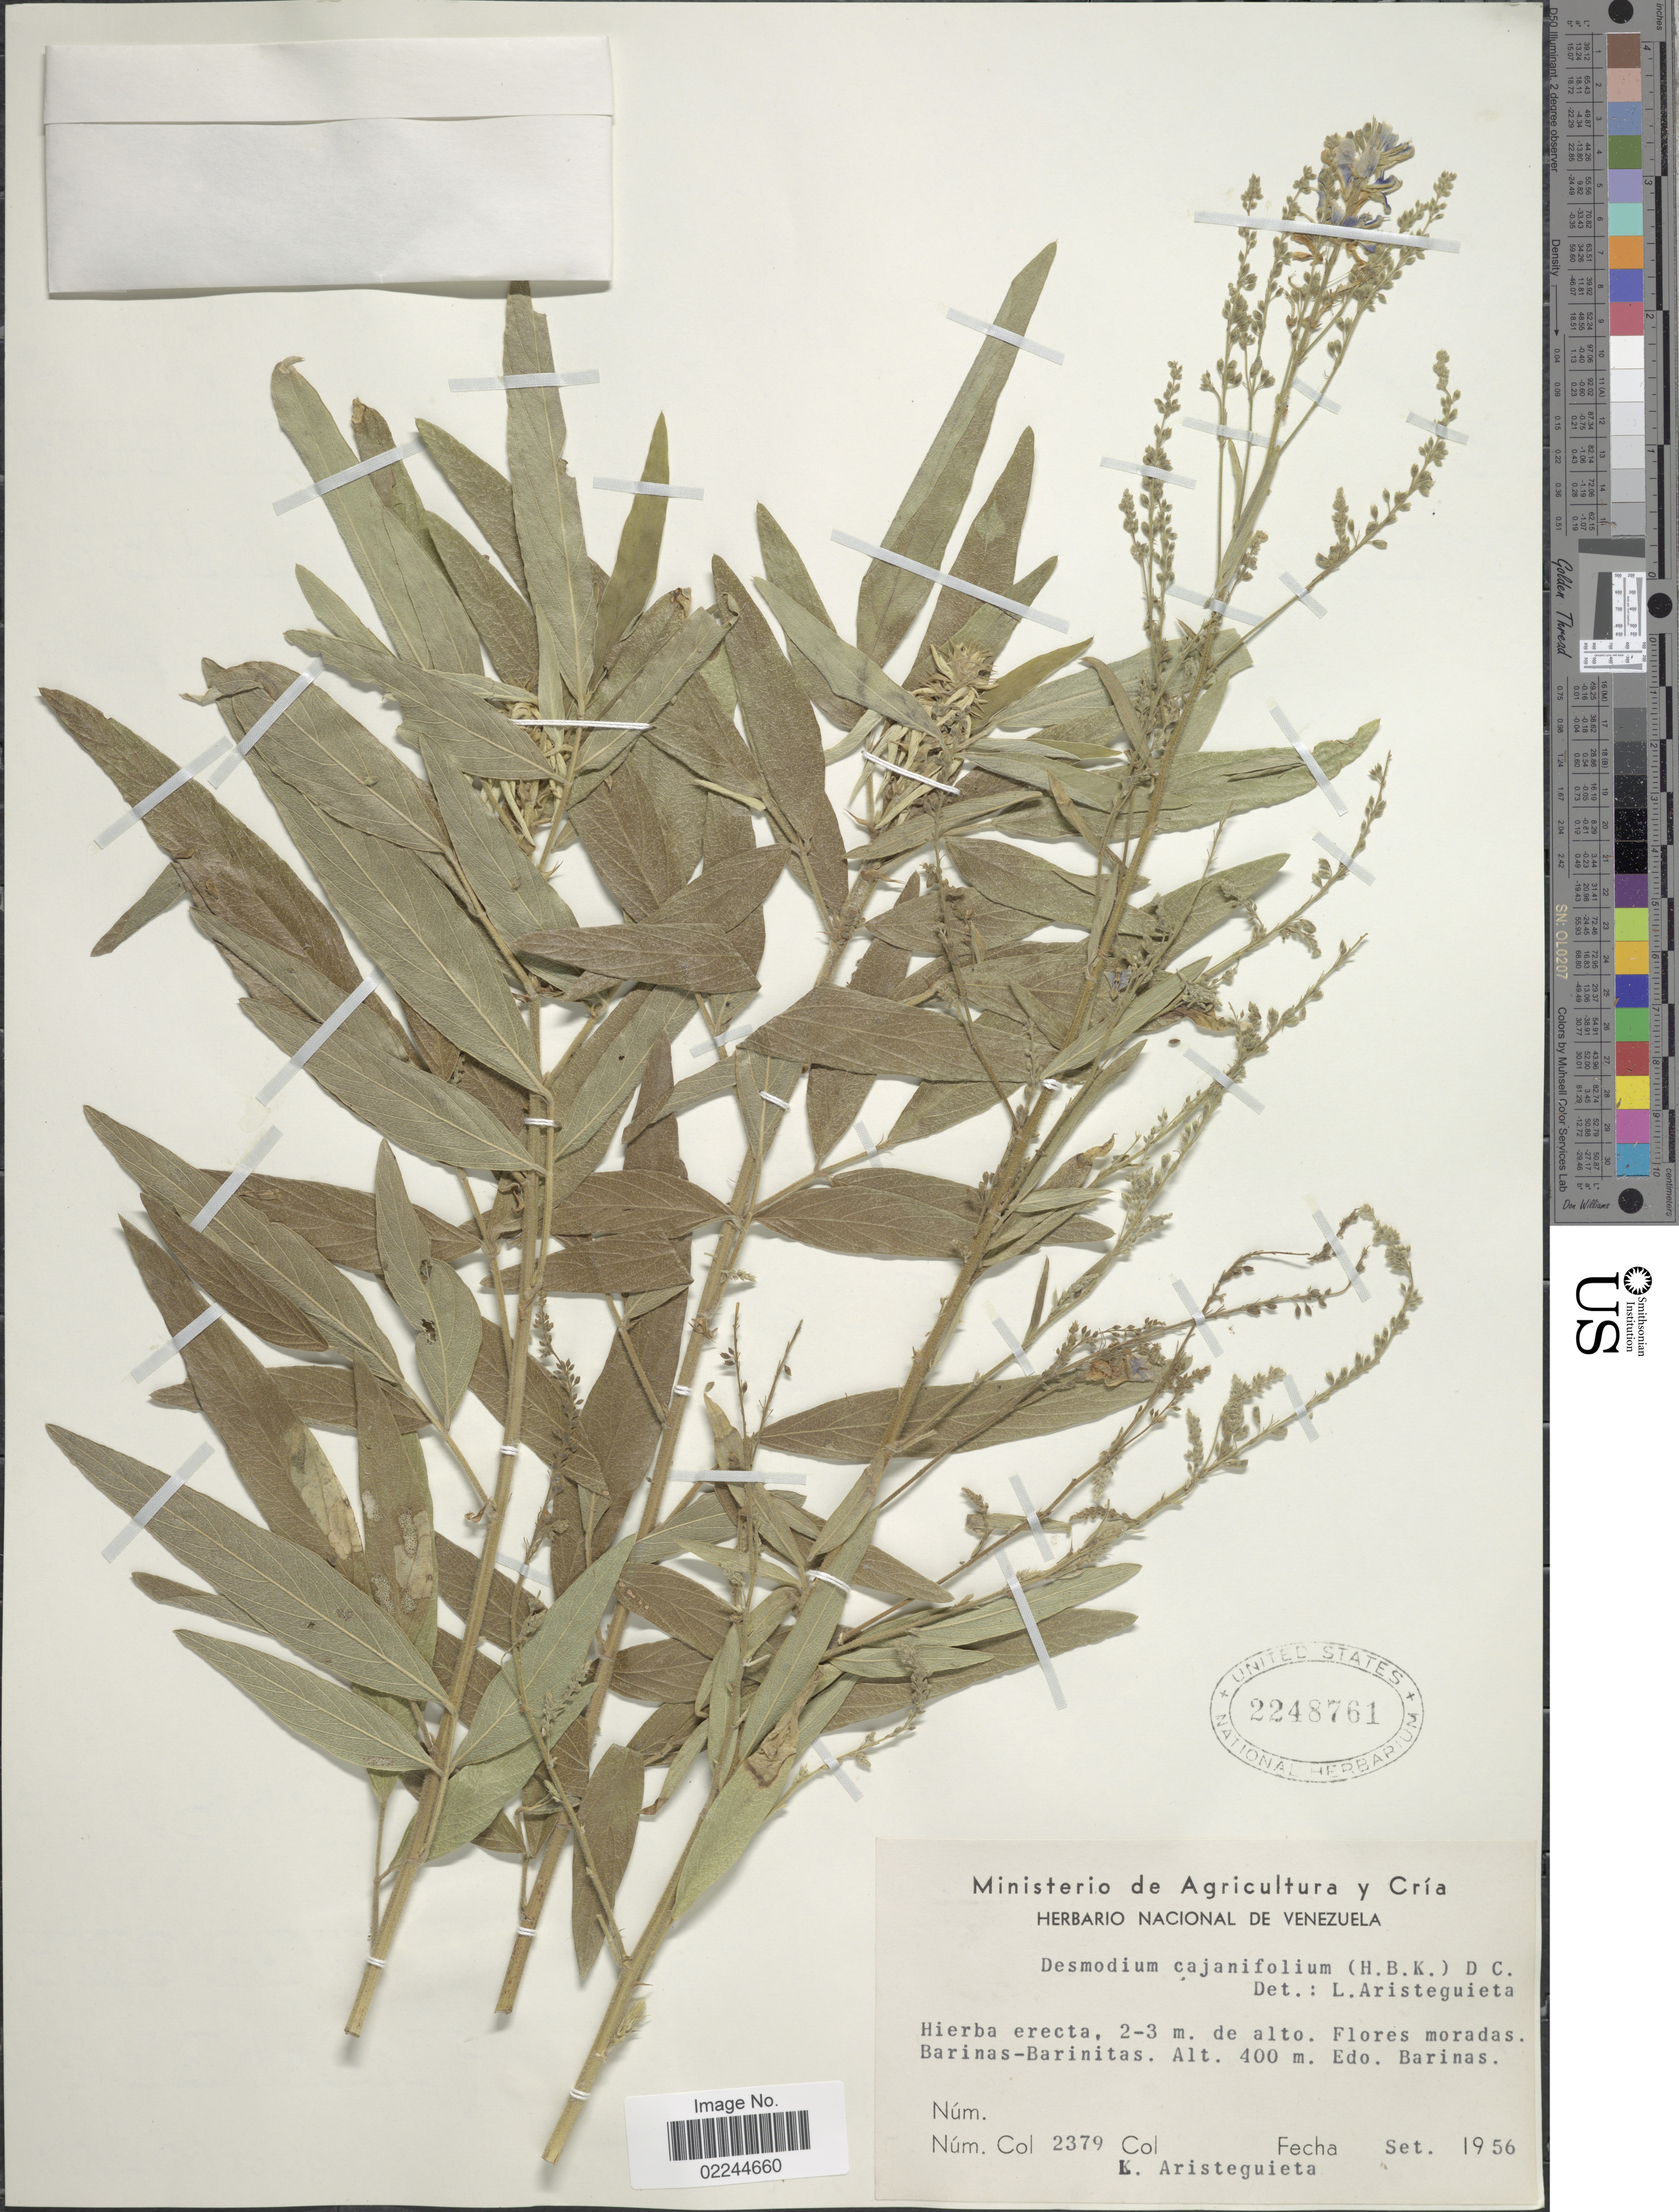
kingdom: Plantae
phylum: Tracheophyta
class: Magnoliopsida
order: Fabales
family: Fabaceae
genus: Desmodium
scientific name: Desmodium cajanifolium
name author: (Kunth) DC.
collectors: L. Aristeguieta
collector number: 2379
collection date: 1956-09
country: Venezuela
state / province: Barinas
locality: Flores moradas. Barinas-Barinitas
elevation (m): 400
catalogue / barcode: US 2248761